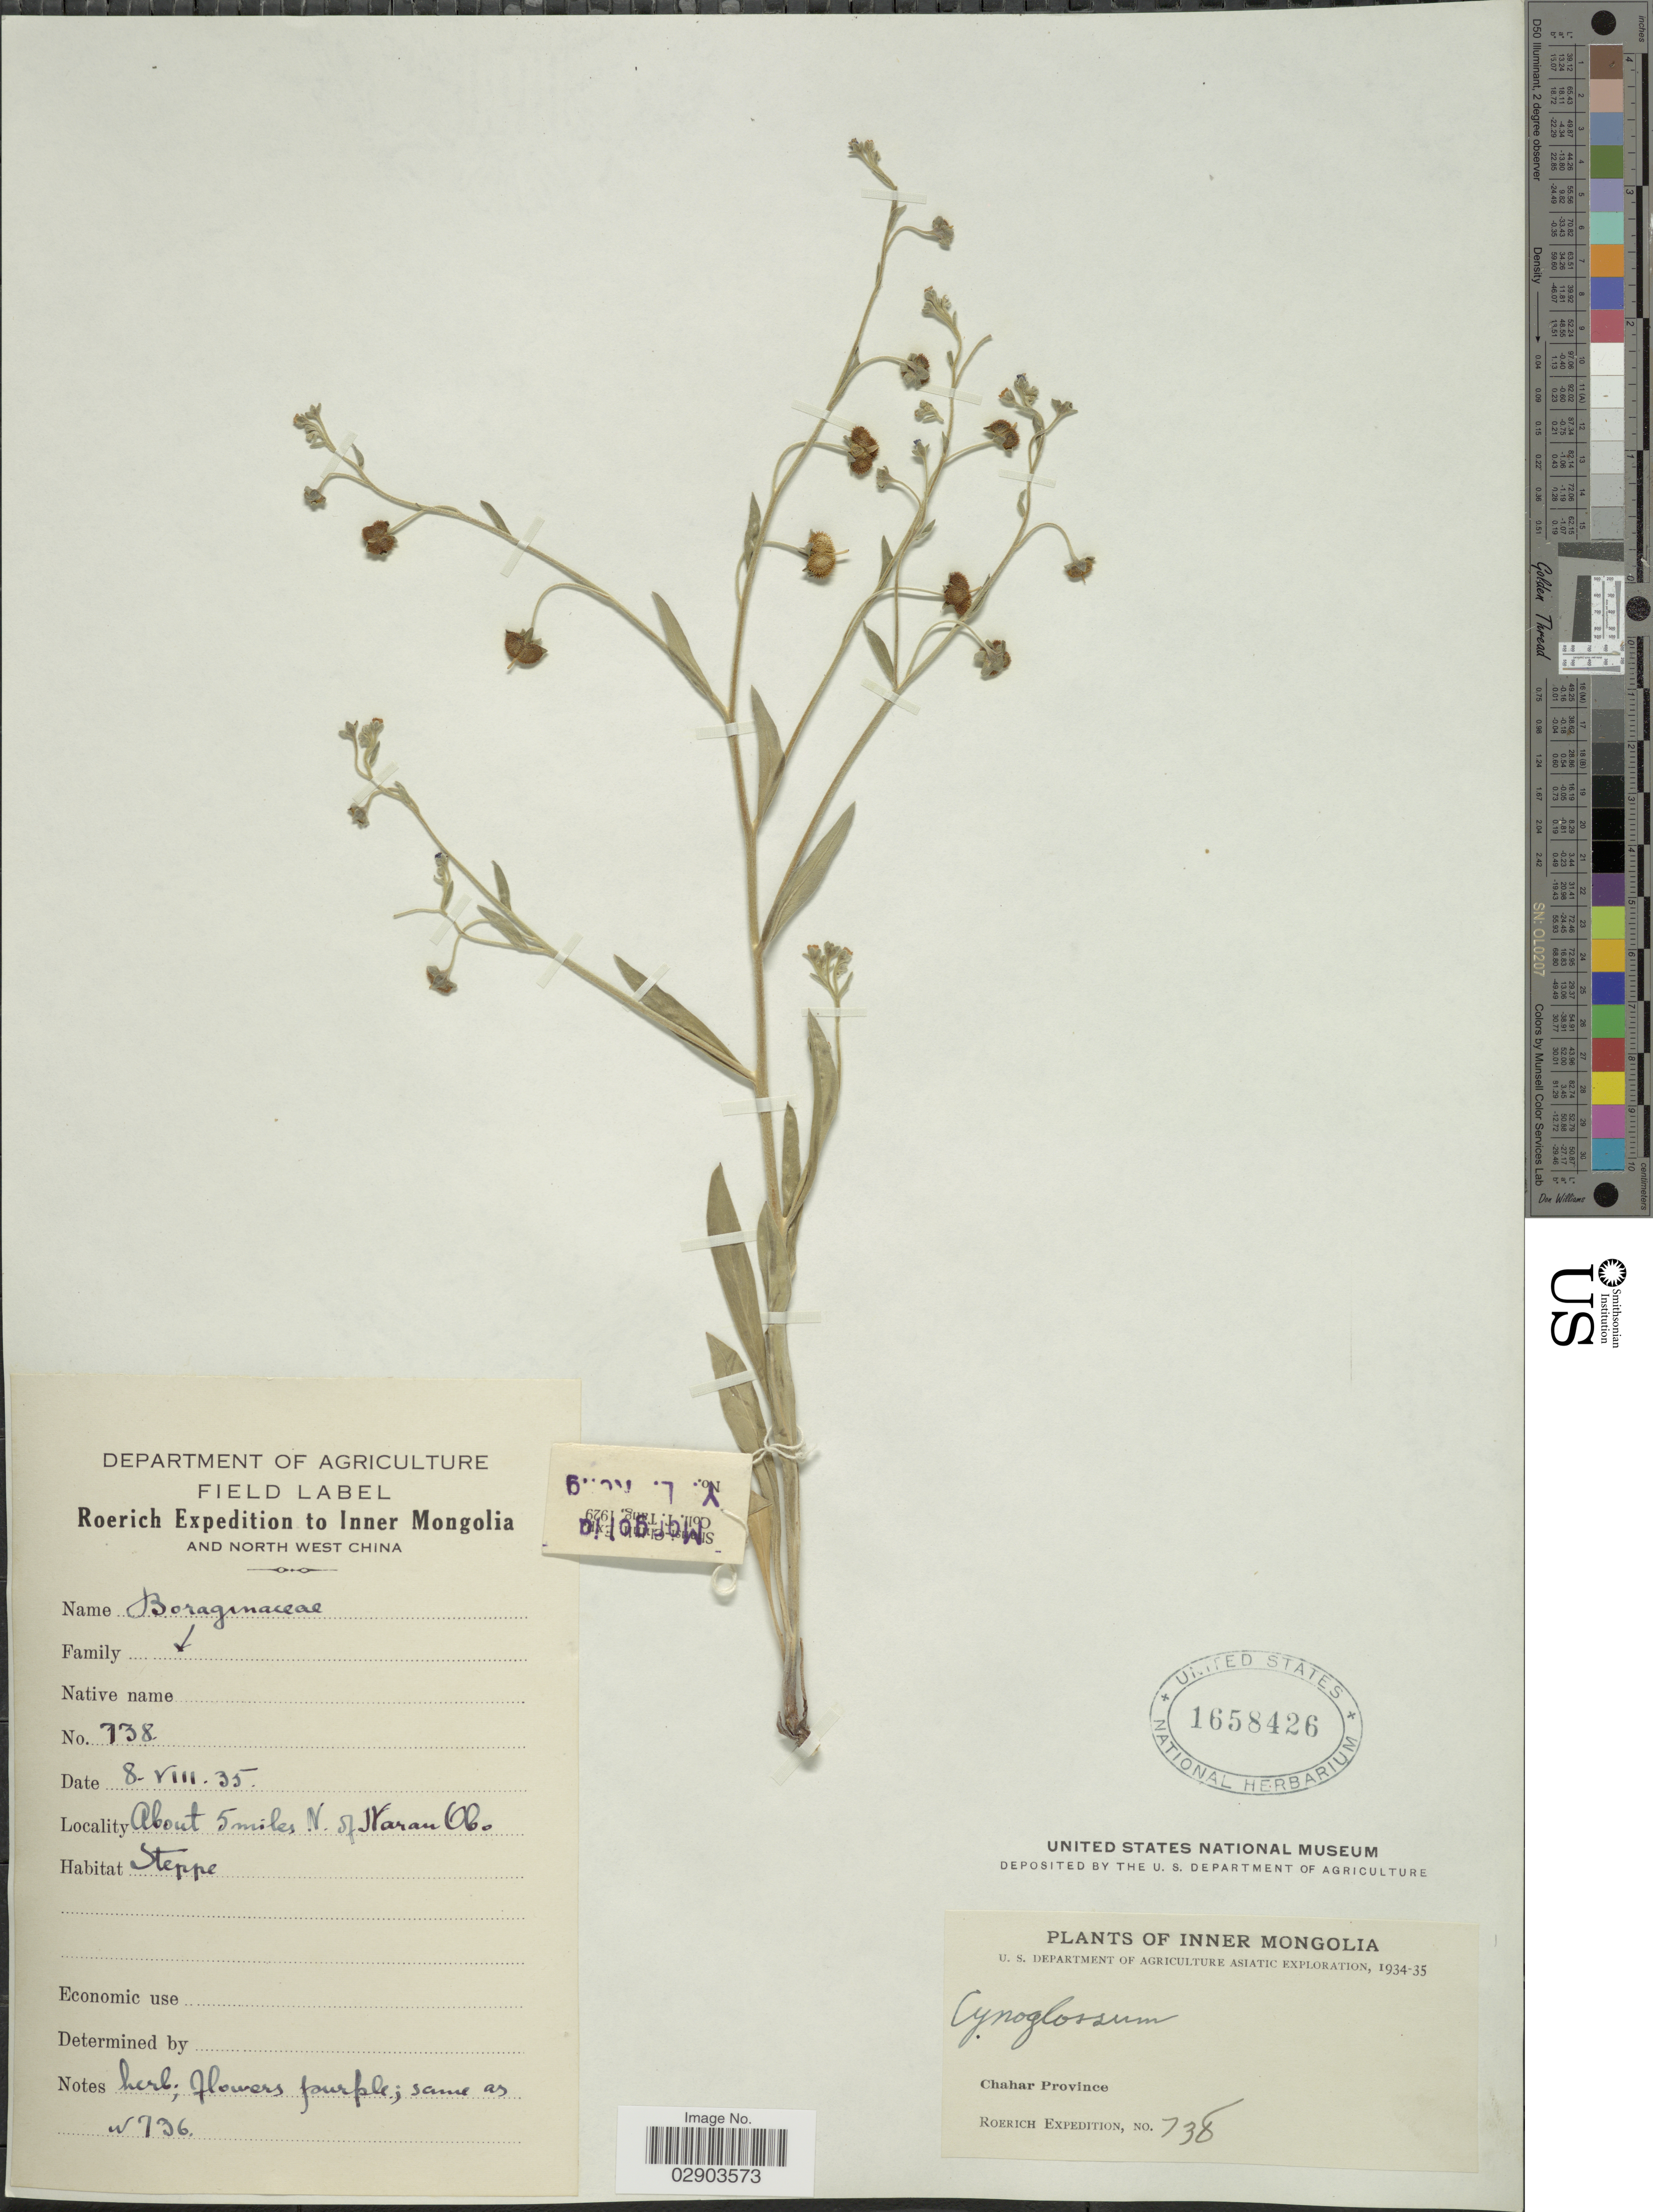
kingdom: Plantae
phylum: Tracheophyta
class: Magnoliopsida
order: Boraginales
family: Boraginaceae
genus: Cynoglossum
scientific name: Cynoglossum sp.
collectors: Roerich Expedition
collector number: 738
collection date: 1935-08-08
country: China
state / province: Nei Monggol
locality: Inner Mongolia, About 5 miles N. of Naran Obo, North West China, Chahar Province.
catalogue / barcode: US 1658426